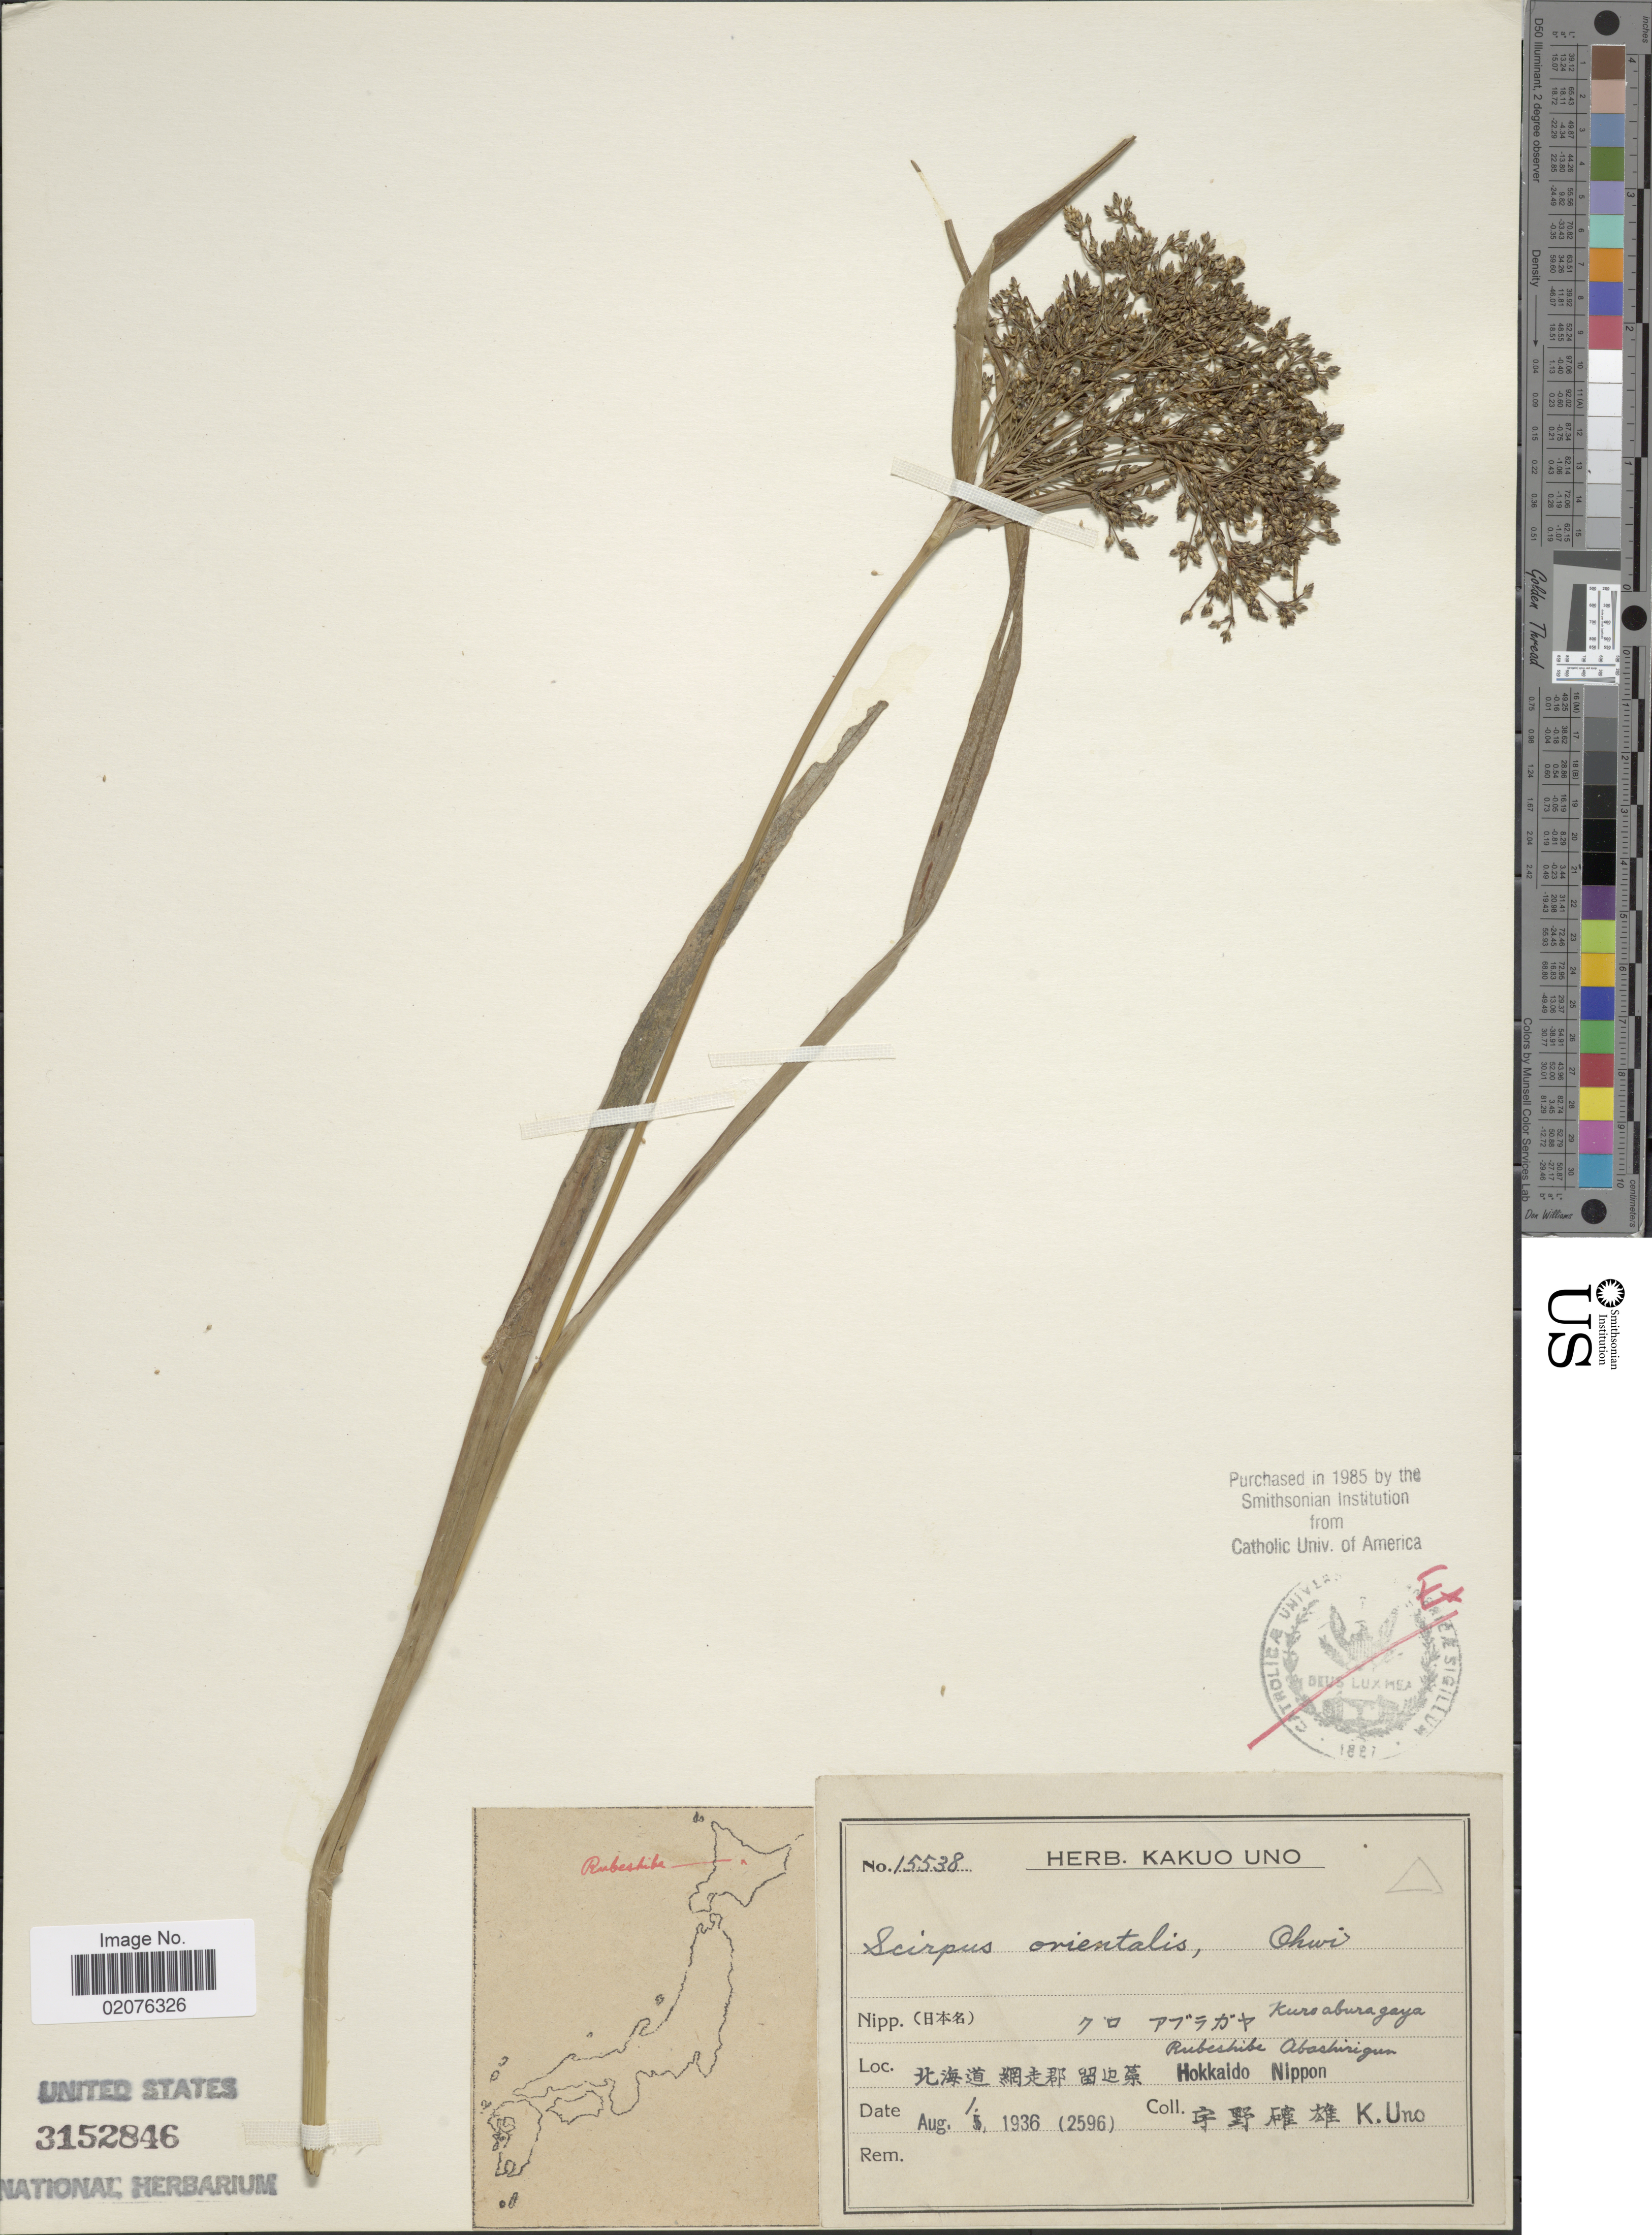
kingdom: Plantae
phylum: Tracheophyta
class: Liliopsida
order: Poales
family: Cyperaceae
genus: Scirpus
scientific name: Scirpus orientalis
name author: Ohwi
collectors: K. Uno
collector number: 15538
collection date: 1936-08-01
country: Japan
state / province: Hokkaidō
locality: Rubeshibe, Abashirigun, Nippon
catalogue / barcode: US 3152846